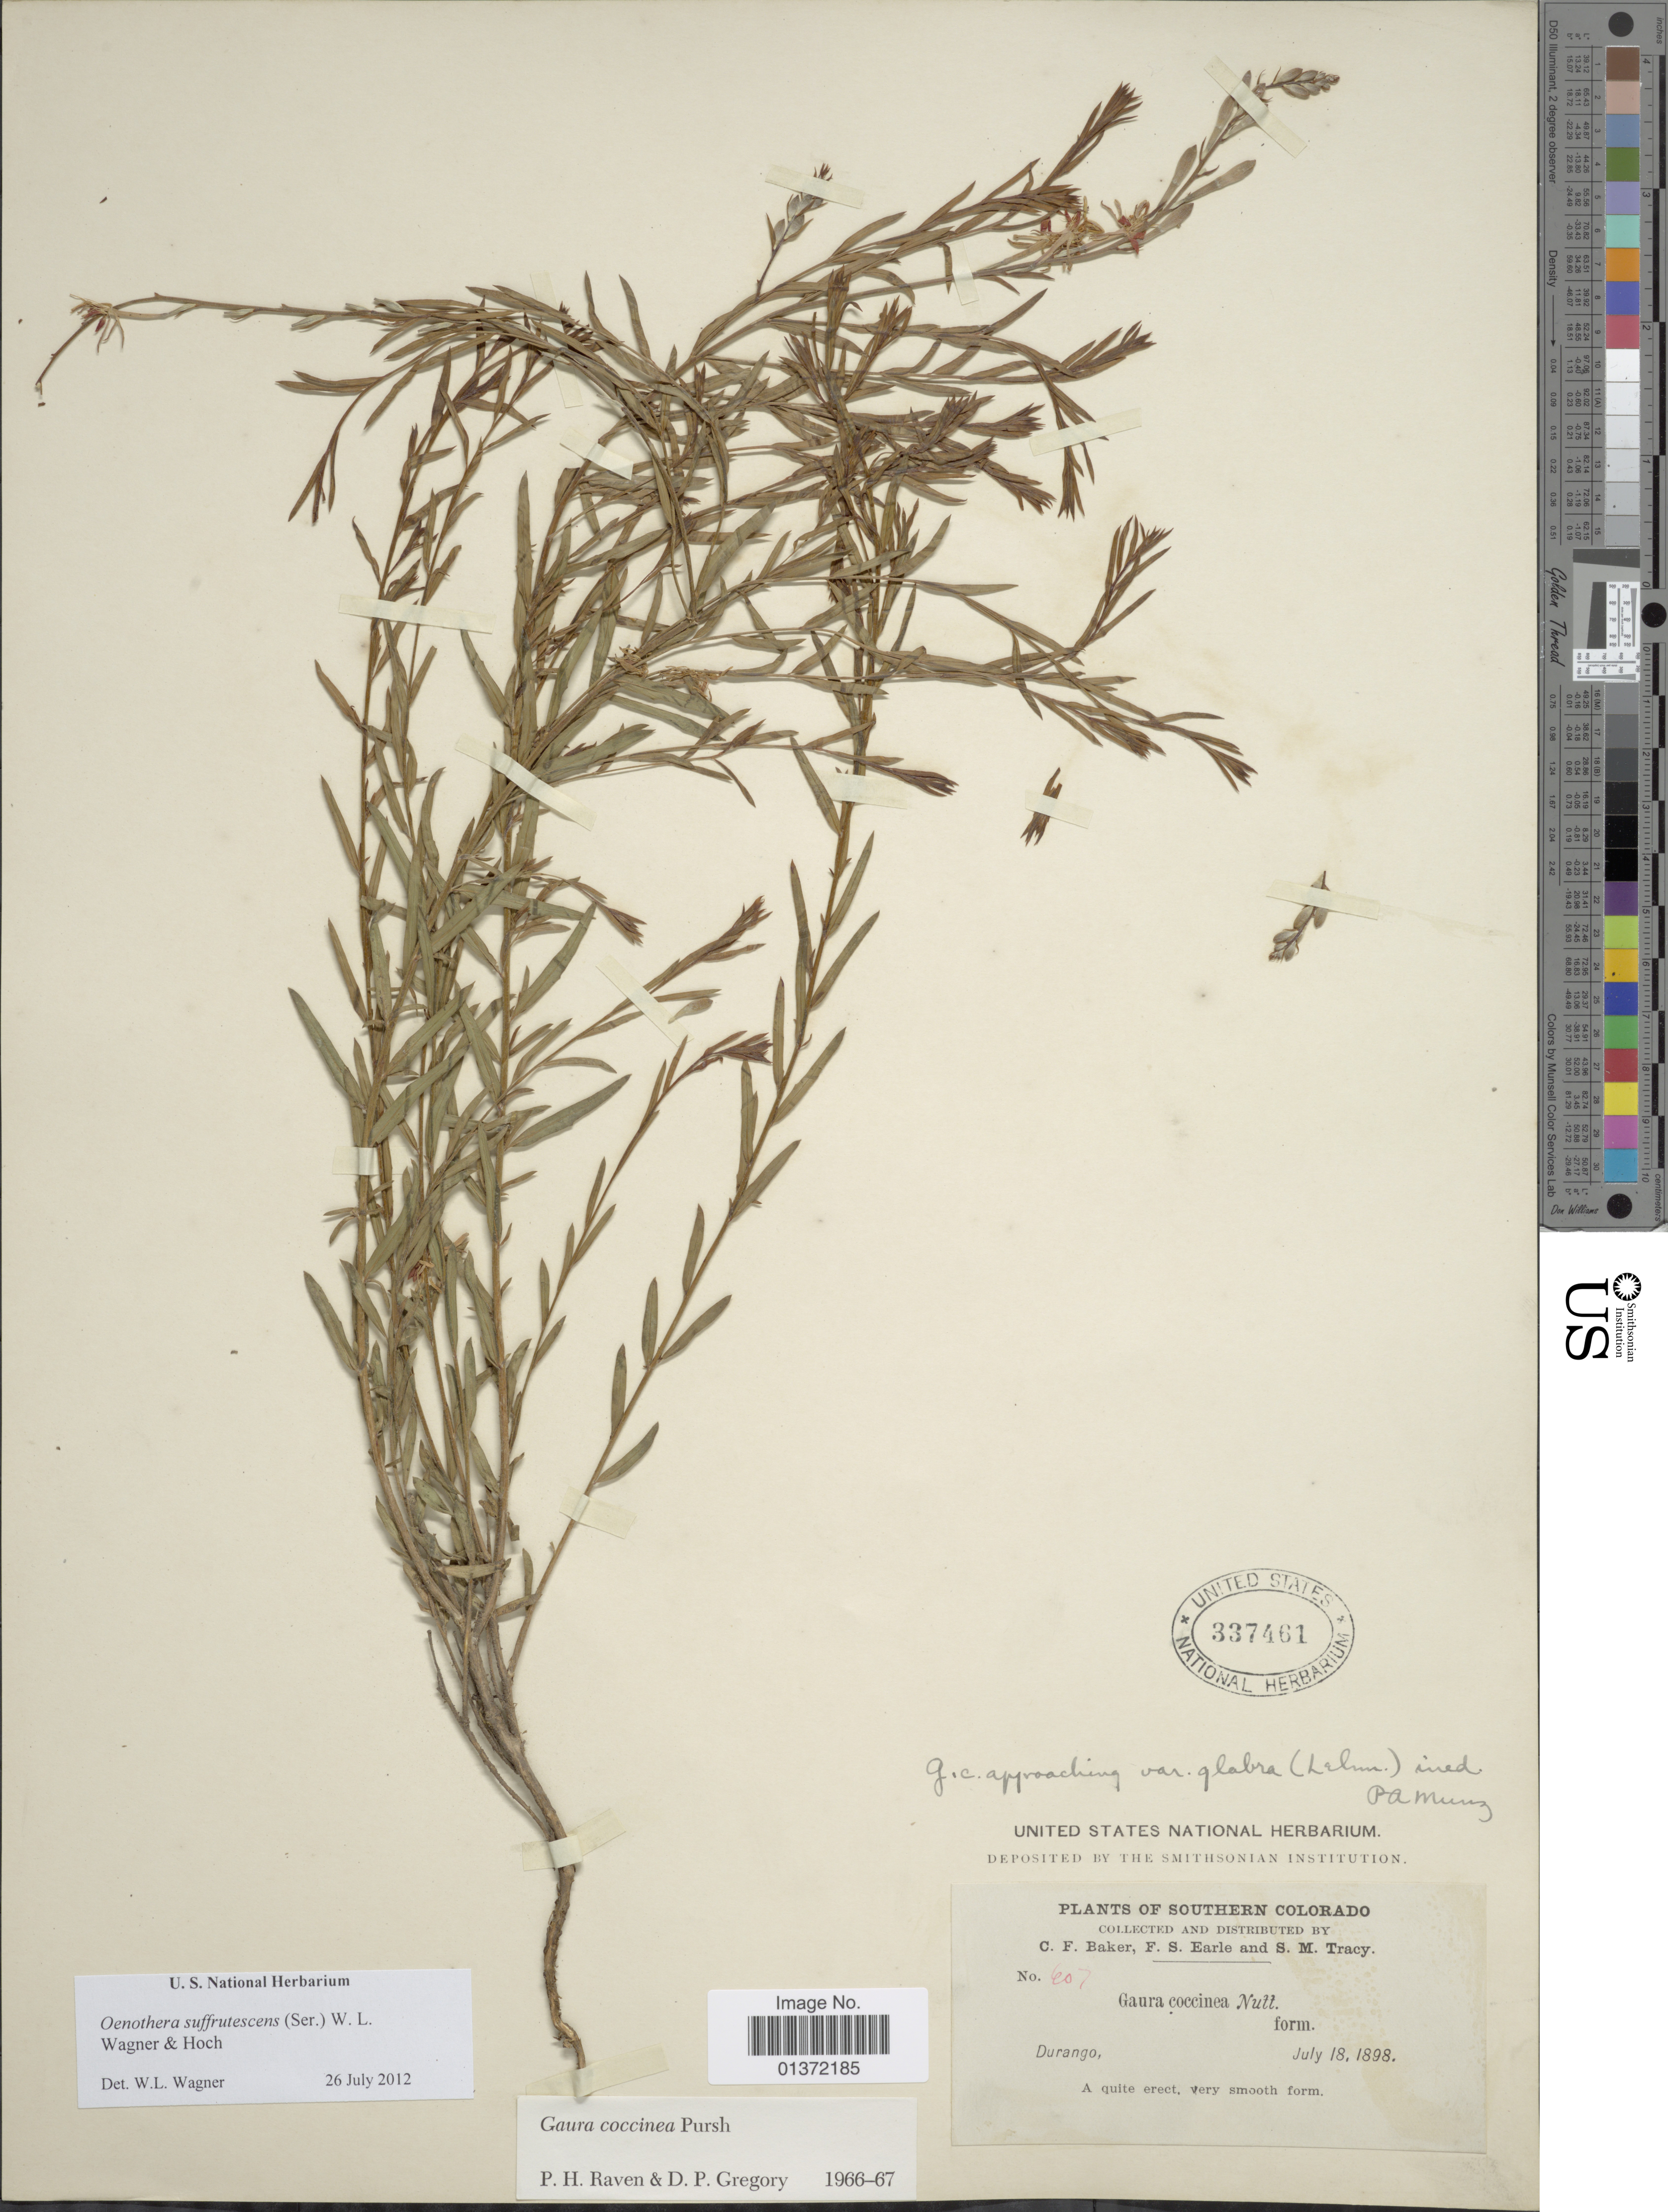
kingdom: Plantae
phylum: Tracheophyta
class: Magnoliopsida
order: Myrtales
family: Onagraceae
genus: Oenothera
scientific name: Oenothera suffrutescens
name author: (Ser.) W.L. Wagner & Hoch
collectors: C. F. Baker, F. S. Earle & S. M. Tracy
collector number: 407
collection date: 1898-07-18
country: United States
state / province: Colorado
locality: Southern Colorado, Durango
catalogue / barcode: US 337461